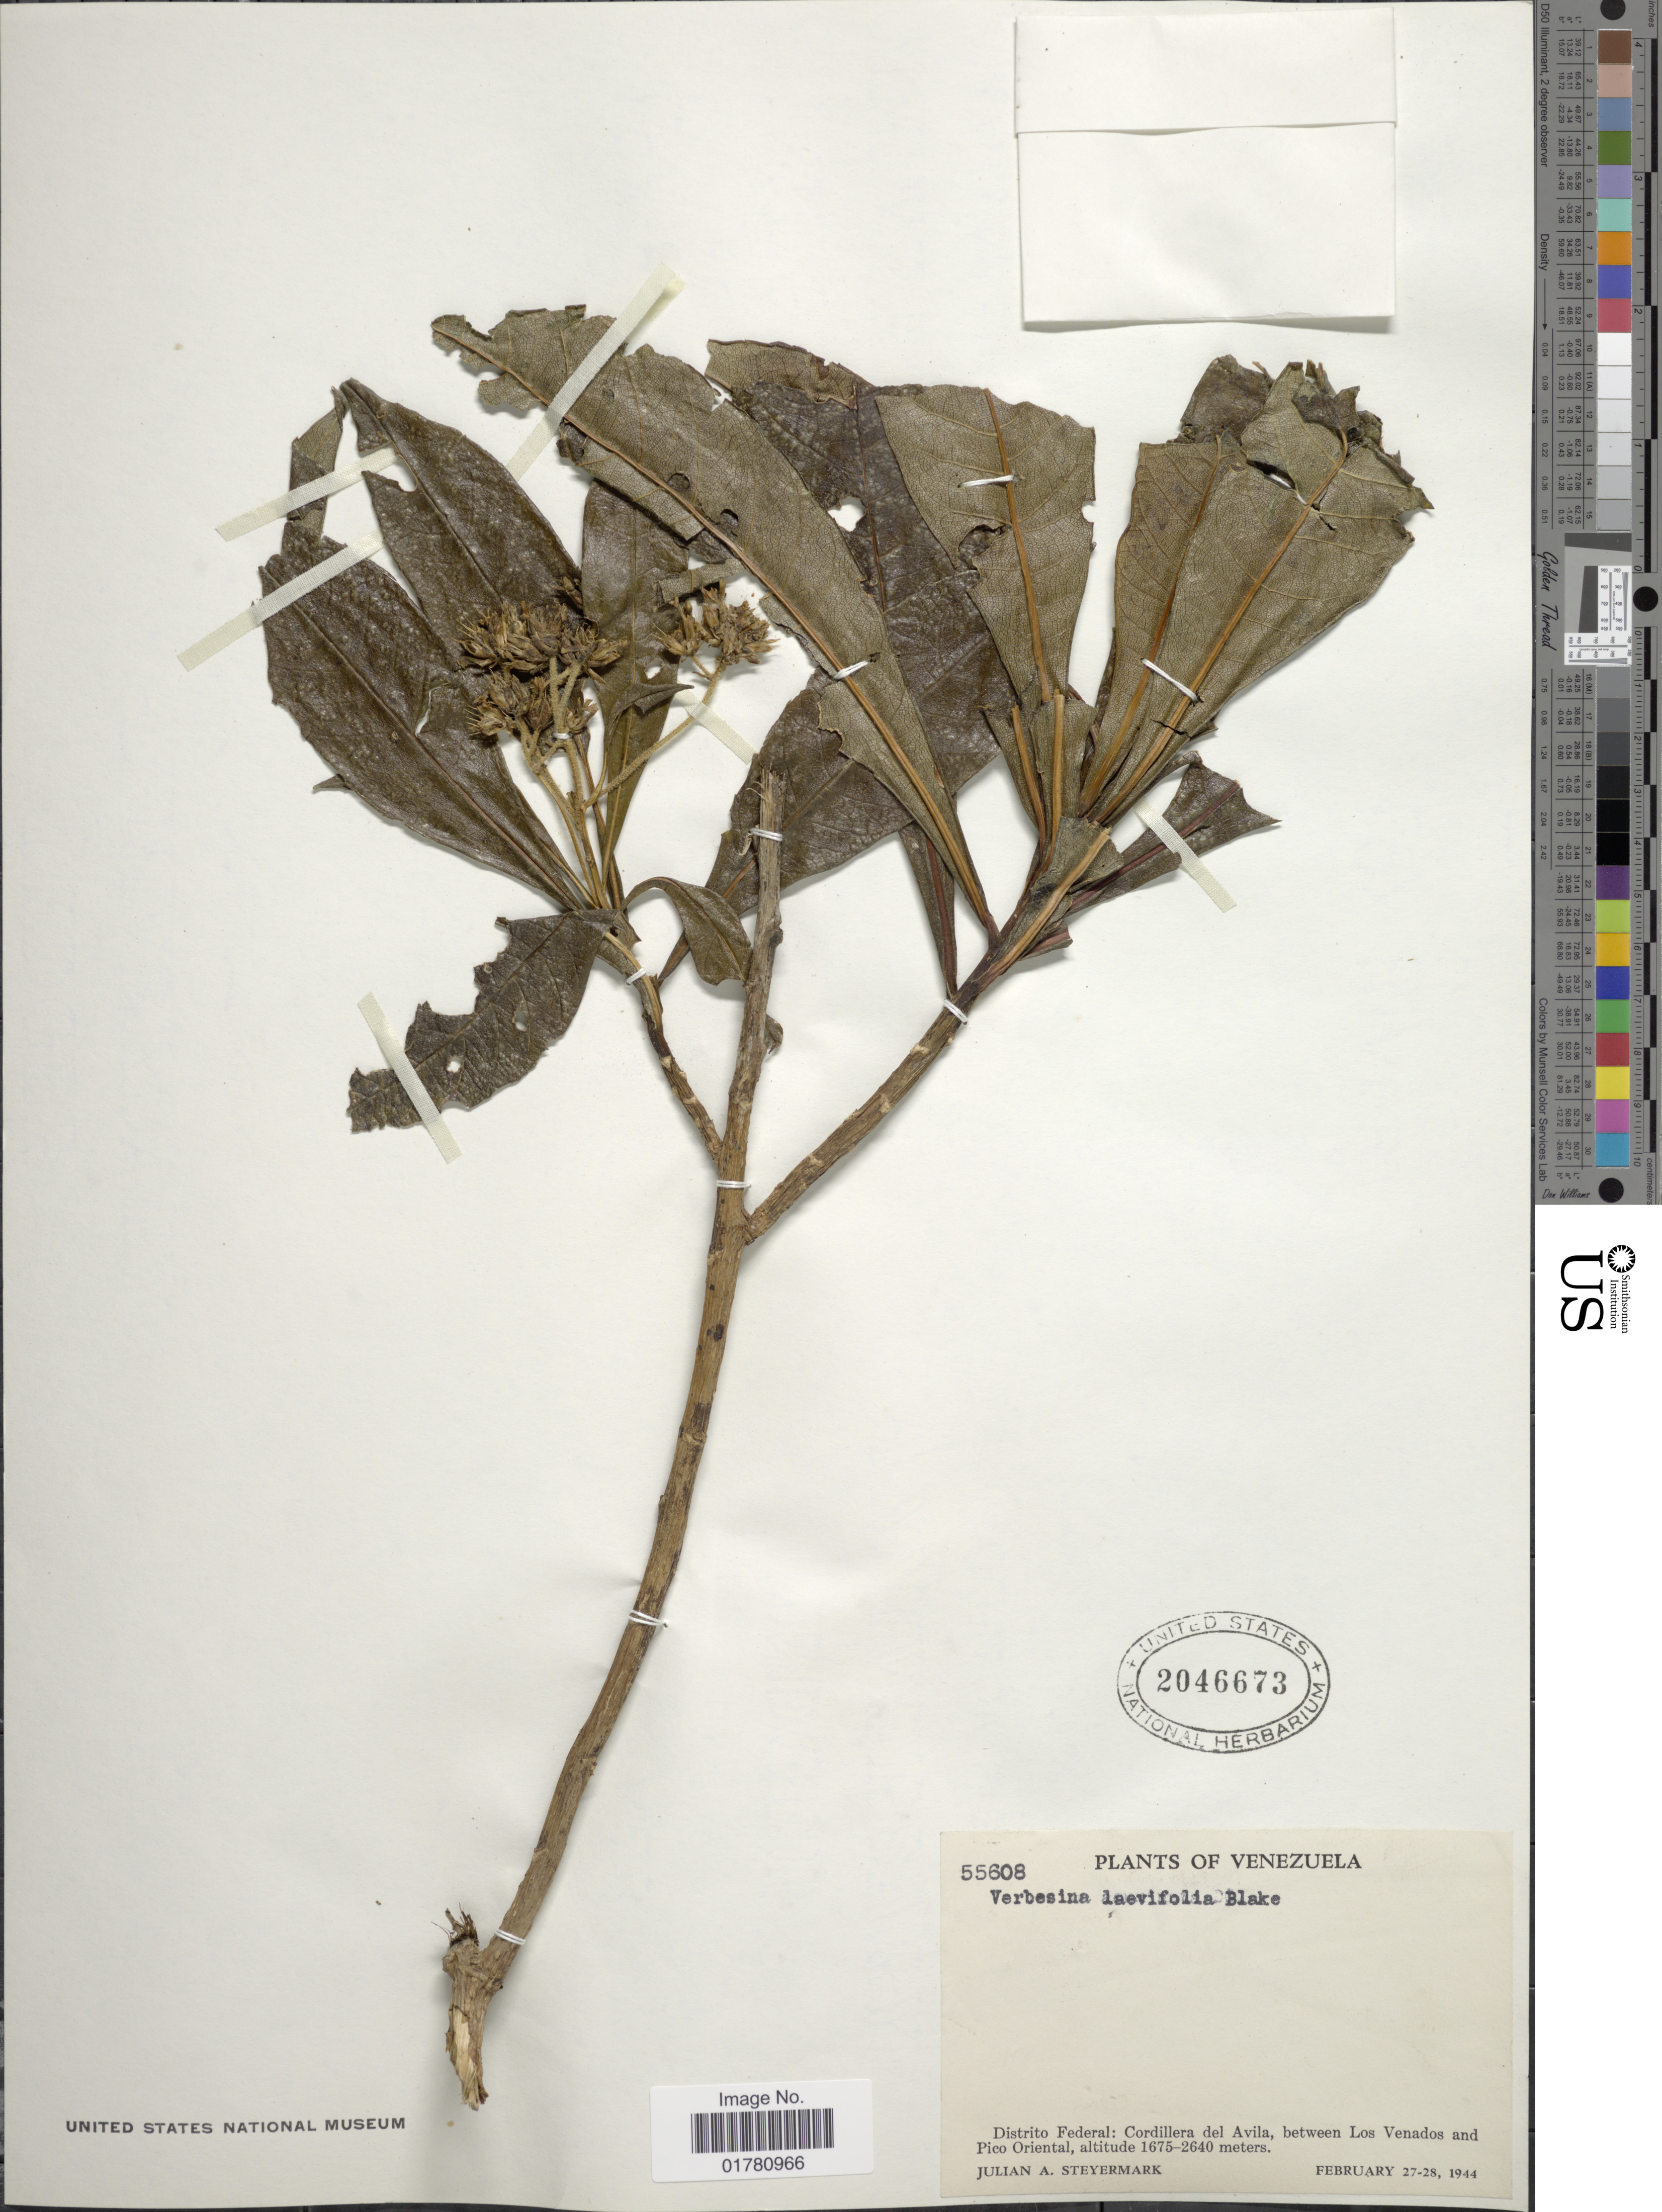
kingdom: Plantae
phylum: Tracheophyta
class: Magnoliopsida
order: Asterales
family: Asteraceae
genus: Verbesina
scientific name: Verbesina laevifolia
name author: S.F. Blake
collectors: J. Steyermark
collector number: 55608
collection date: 1944-02-27/1944-02-28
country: Venezuela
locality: Distrito Federal: Cordillera del Avila, between Los Venados and Pico Oriental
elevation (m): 1675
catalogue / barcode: US 2046673